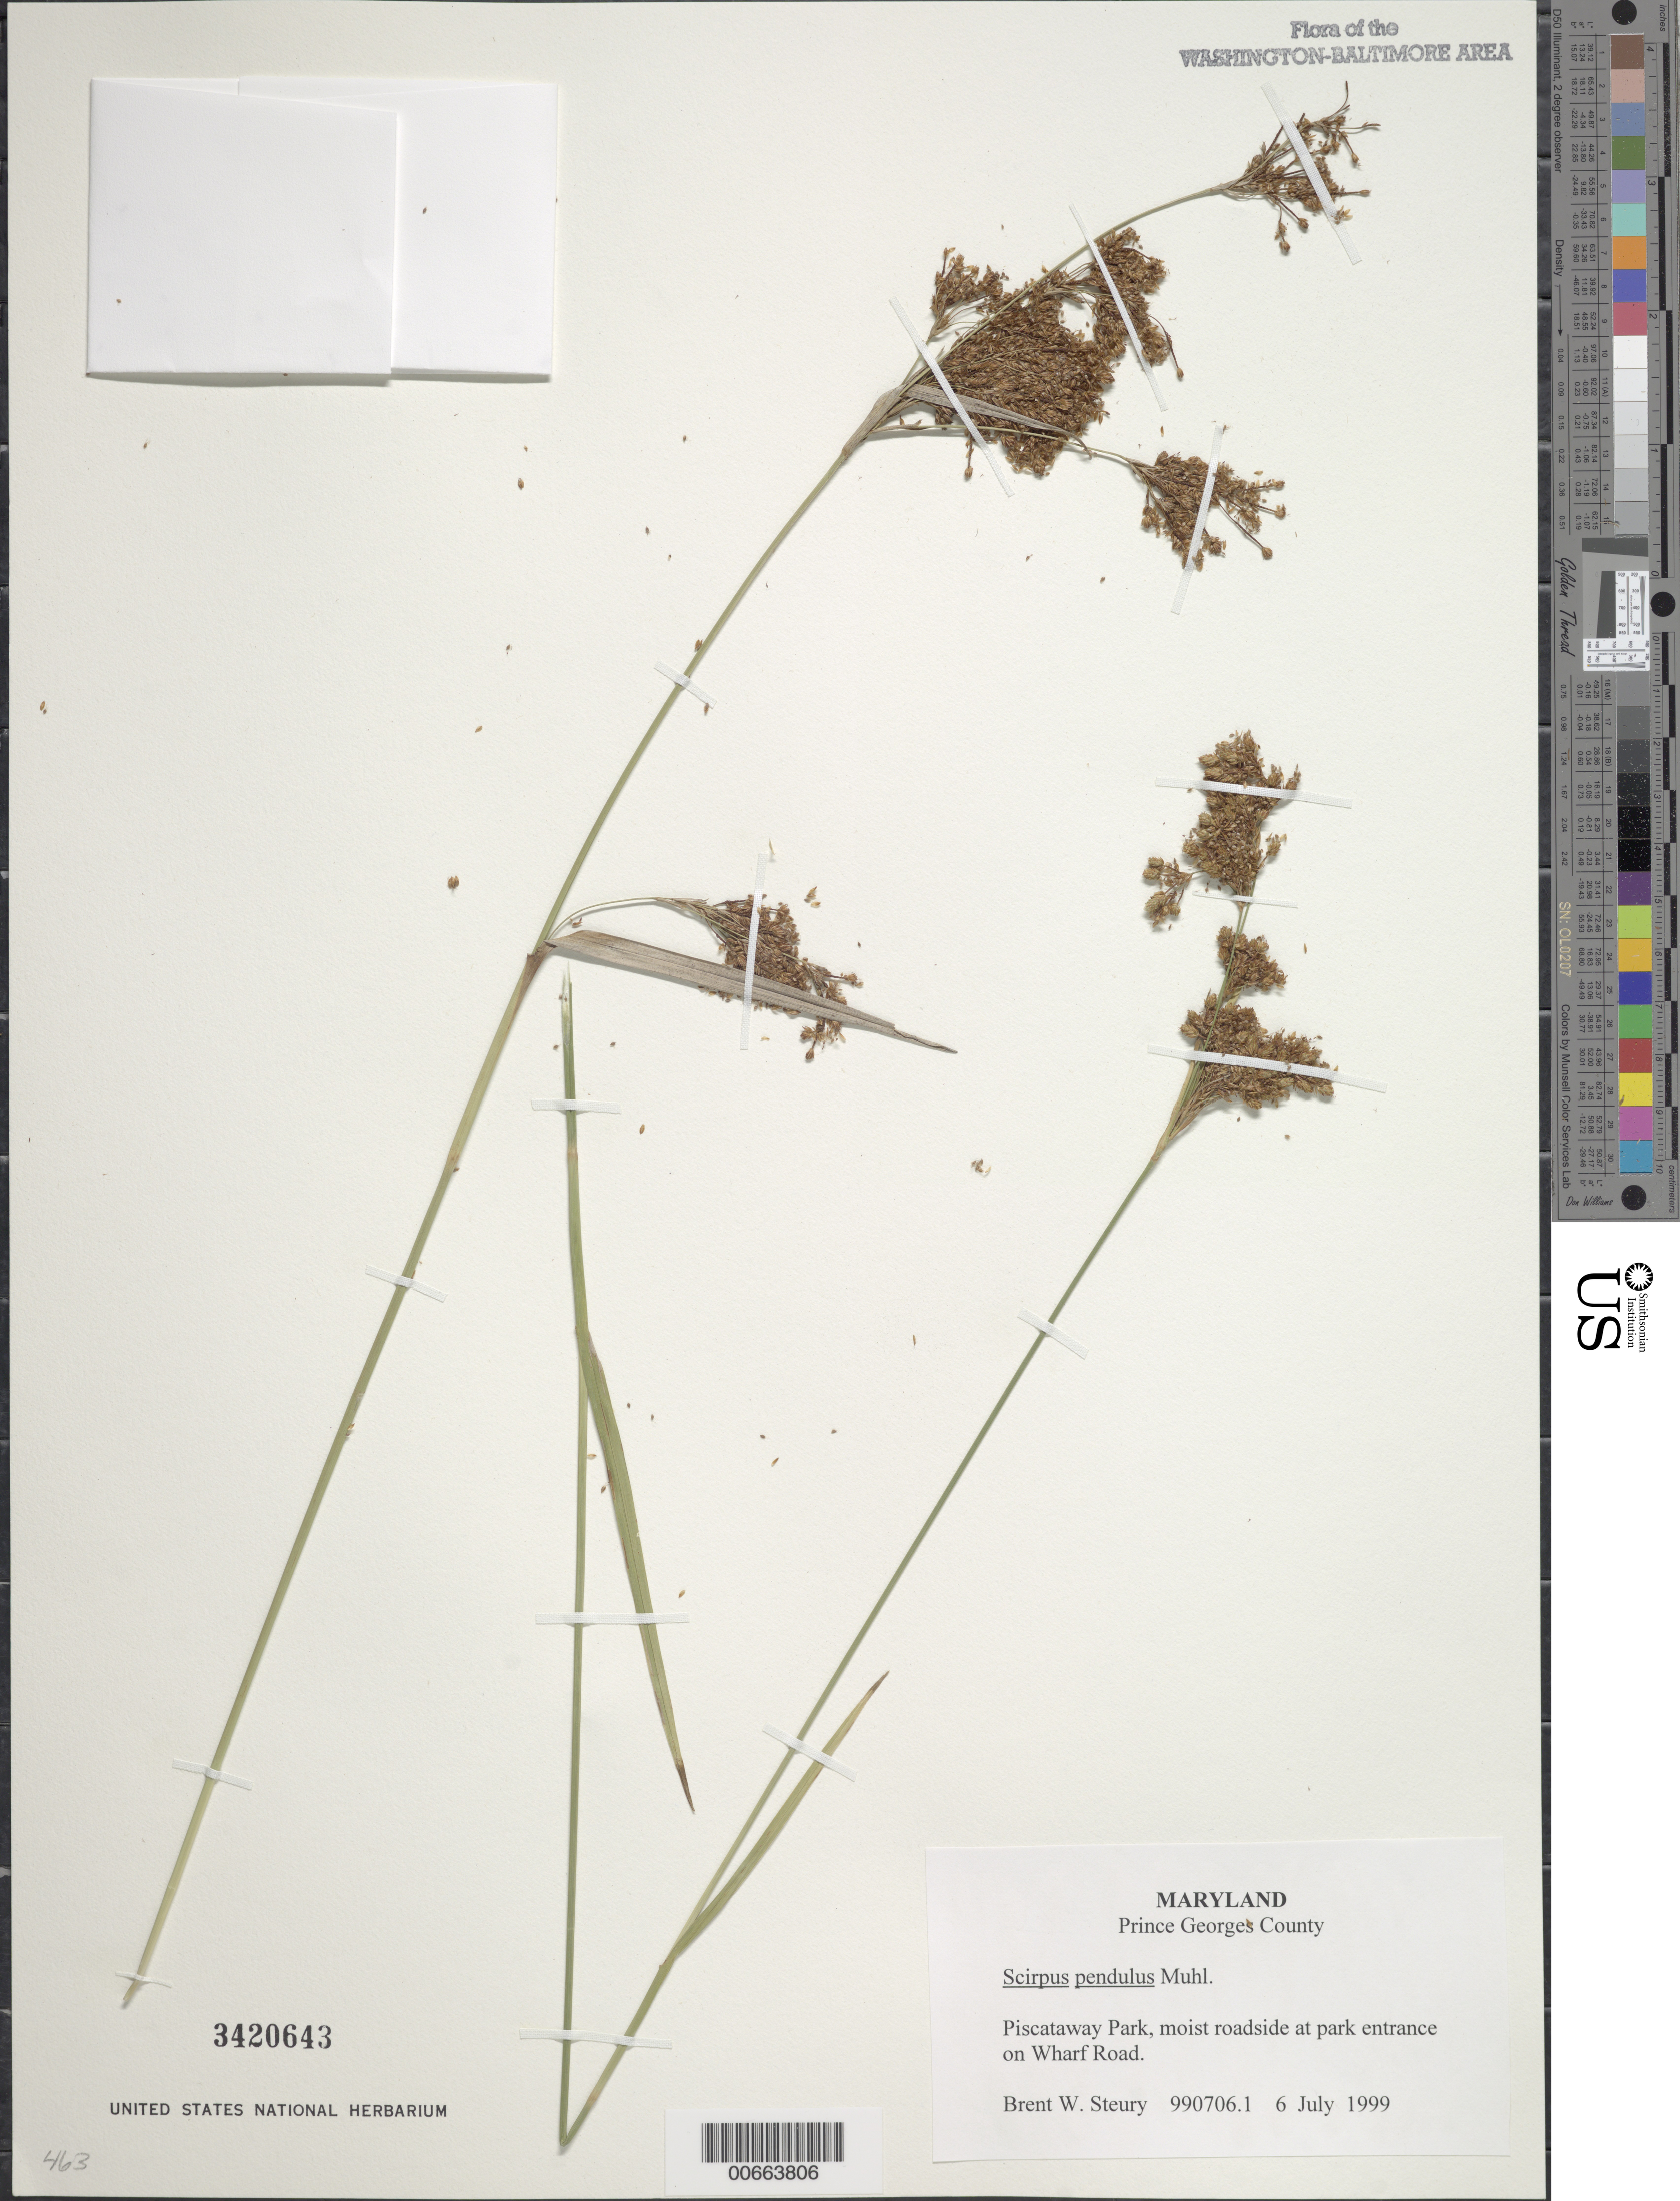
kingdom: Plantae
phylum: Tracheophyta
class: Liliopsida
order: Poales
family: Cyperaceae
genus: Scirpus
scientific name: Scirpus pendulus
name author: Muhl.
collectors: B. Steury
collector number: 990706.1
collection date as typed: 06 Jul 1999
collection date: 1999-07-06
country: United States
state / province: Maryland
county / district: Prince George's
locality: Piscataway Park, park entrance on Wharf Road.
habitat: Moist roadside.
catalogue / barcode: US 3420643